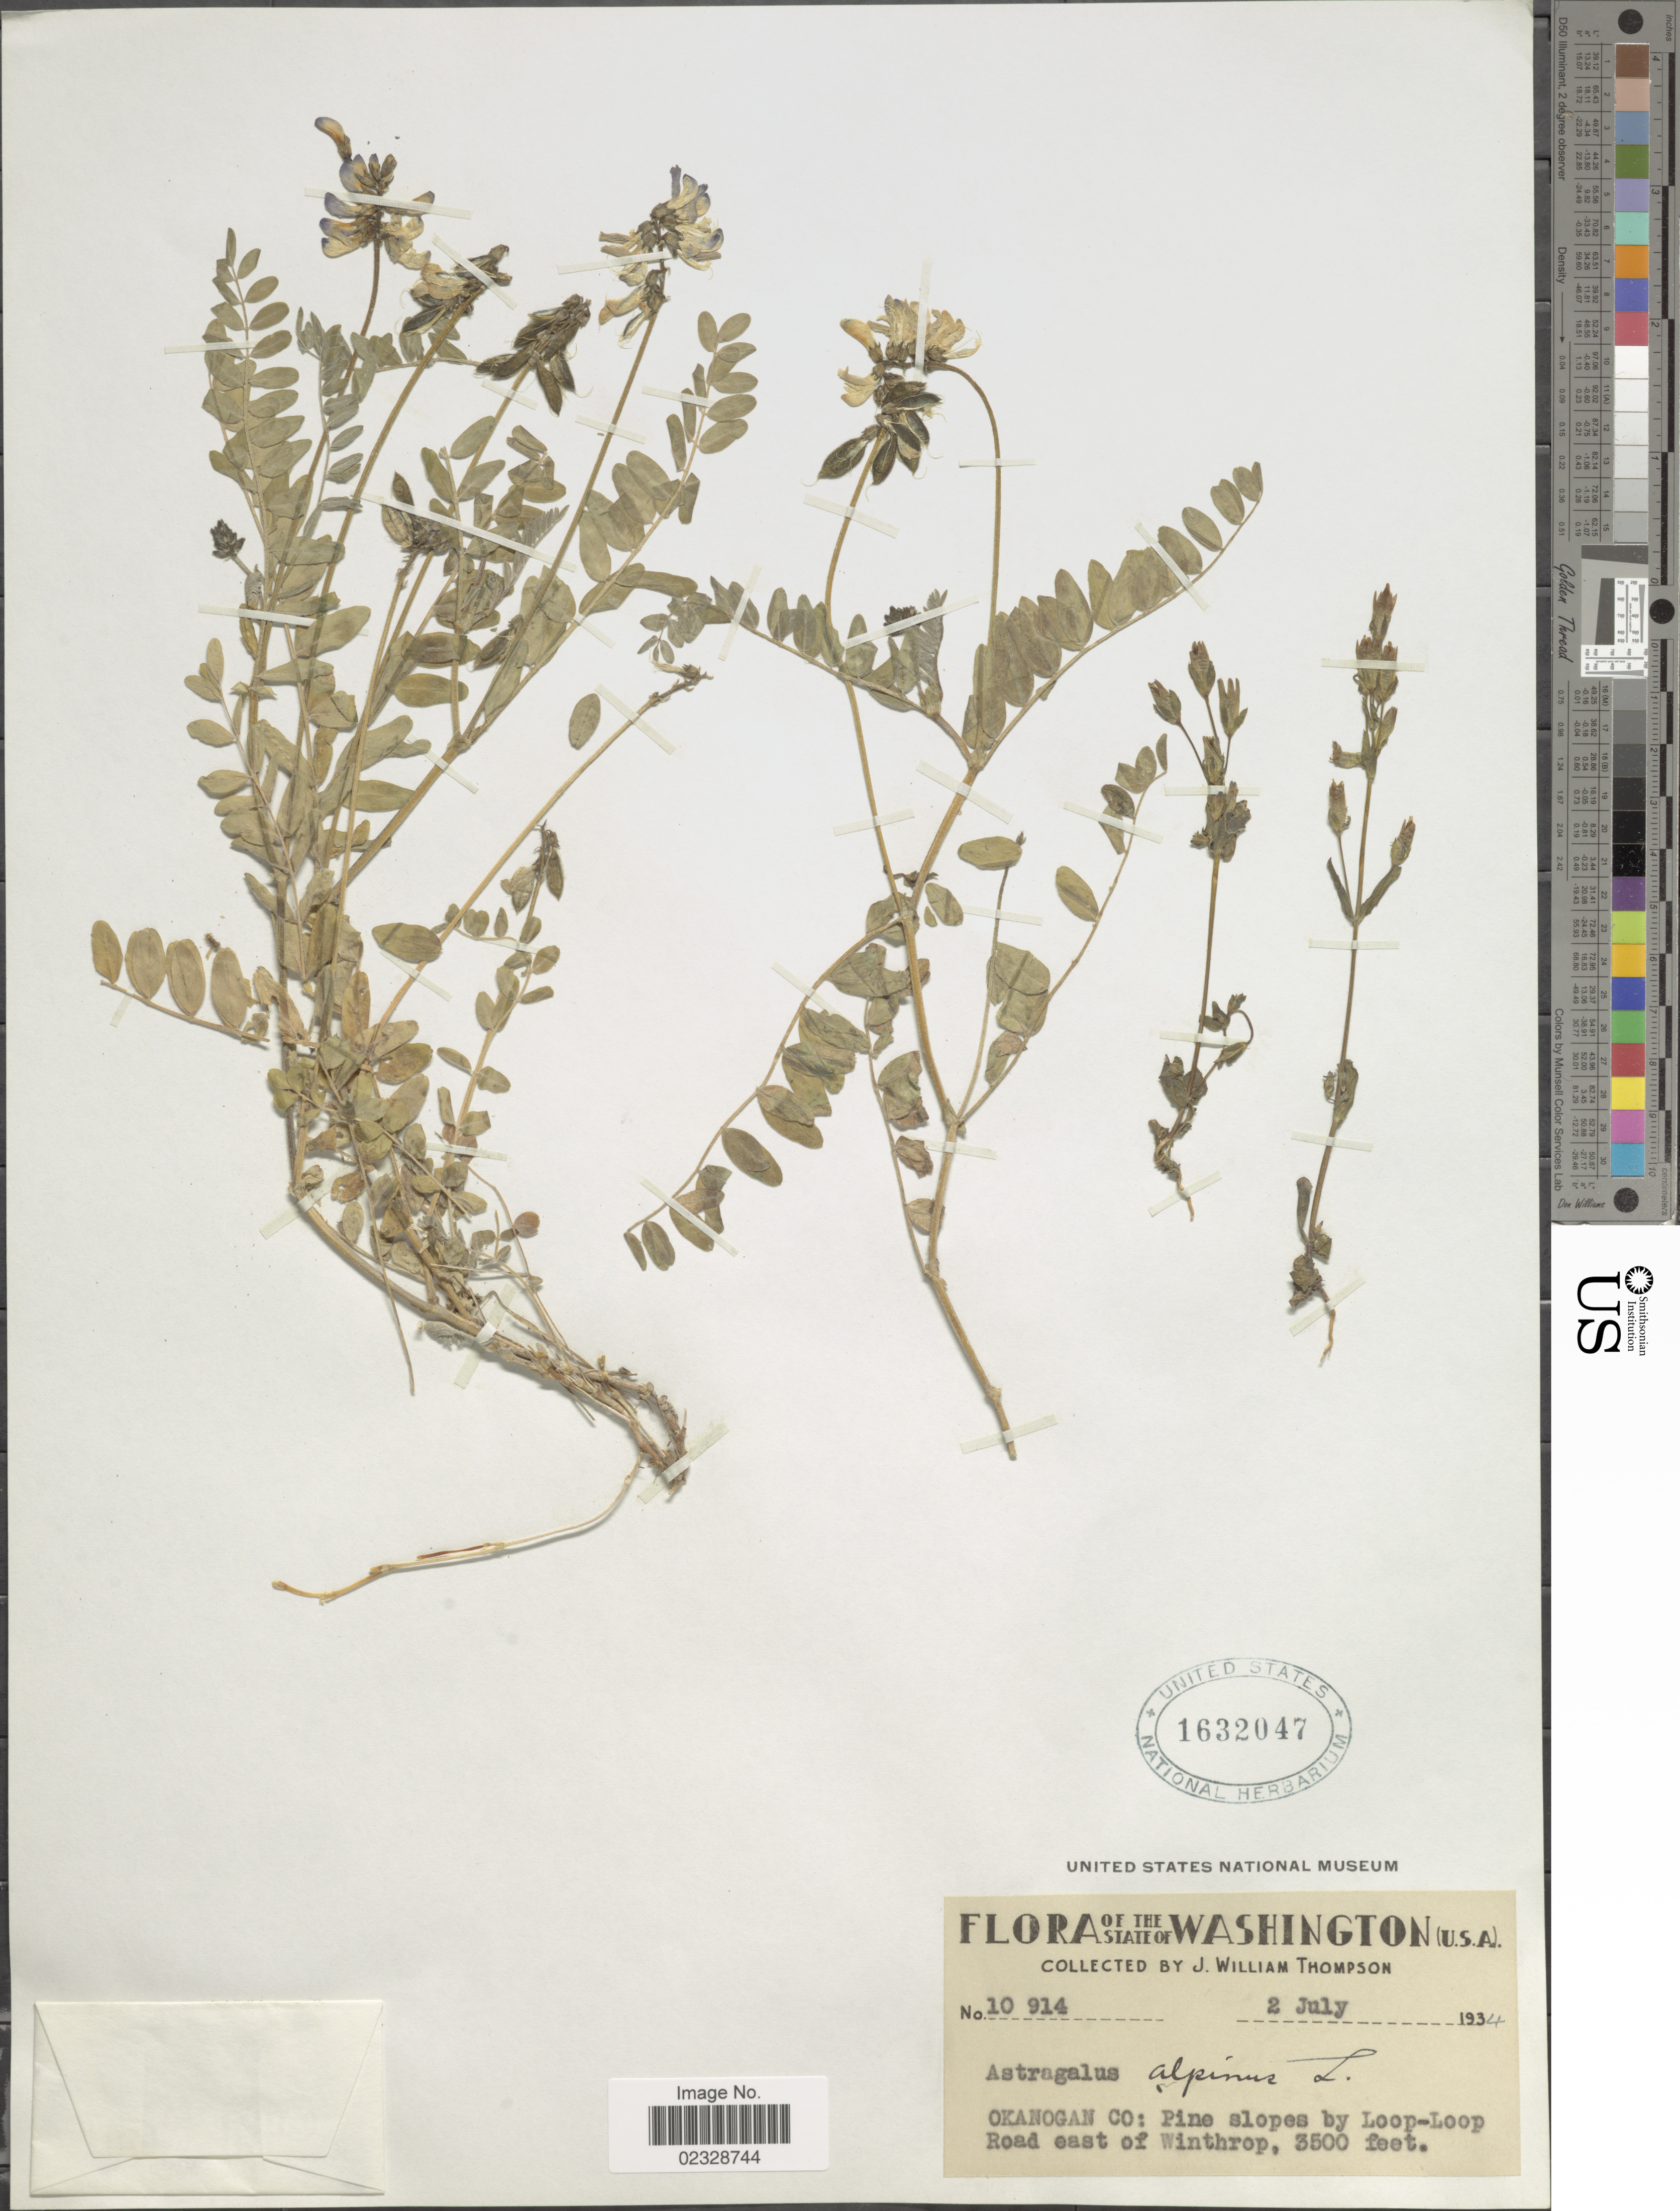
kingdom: Plantae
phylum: Tracheophyta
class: Magnoliopsida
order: Fabales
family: Fabaceae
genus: Astragalus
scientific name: Astragalus alpinus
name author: L.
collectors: J. W. Thompson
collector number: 10914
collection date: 1934-07-02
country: United States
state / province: Washington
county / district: Okanogan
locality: Okanogan Co, slopes ny Loop-Loop Road east of Winthrop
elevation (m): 1067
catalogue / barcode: US 1632047